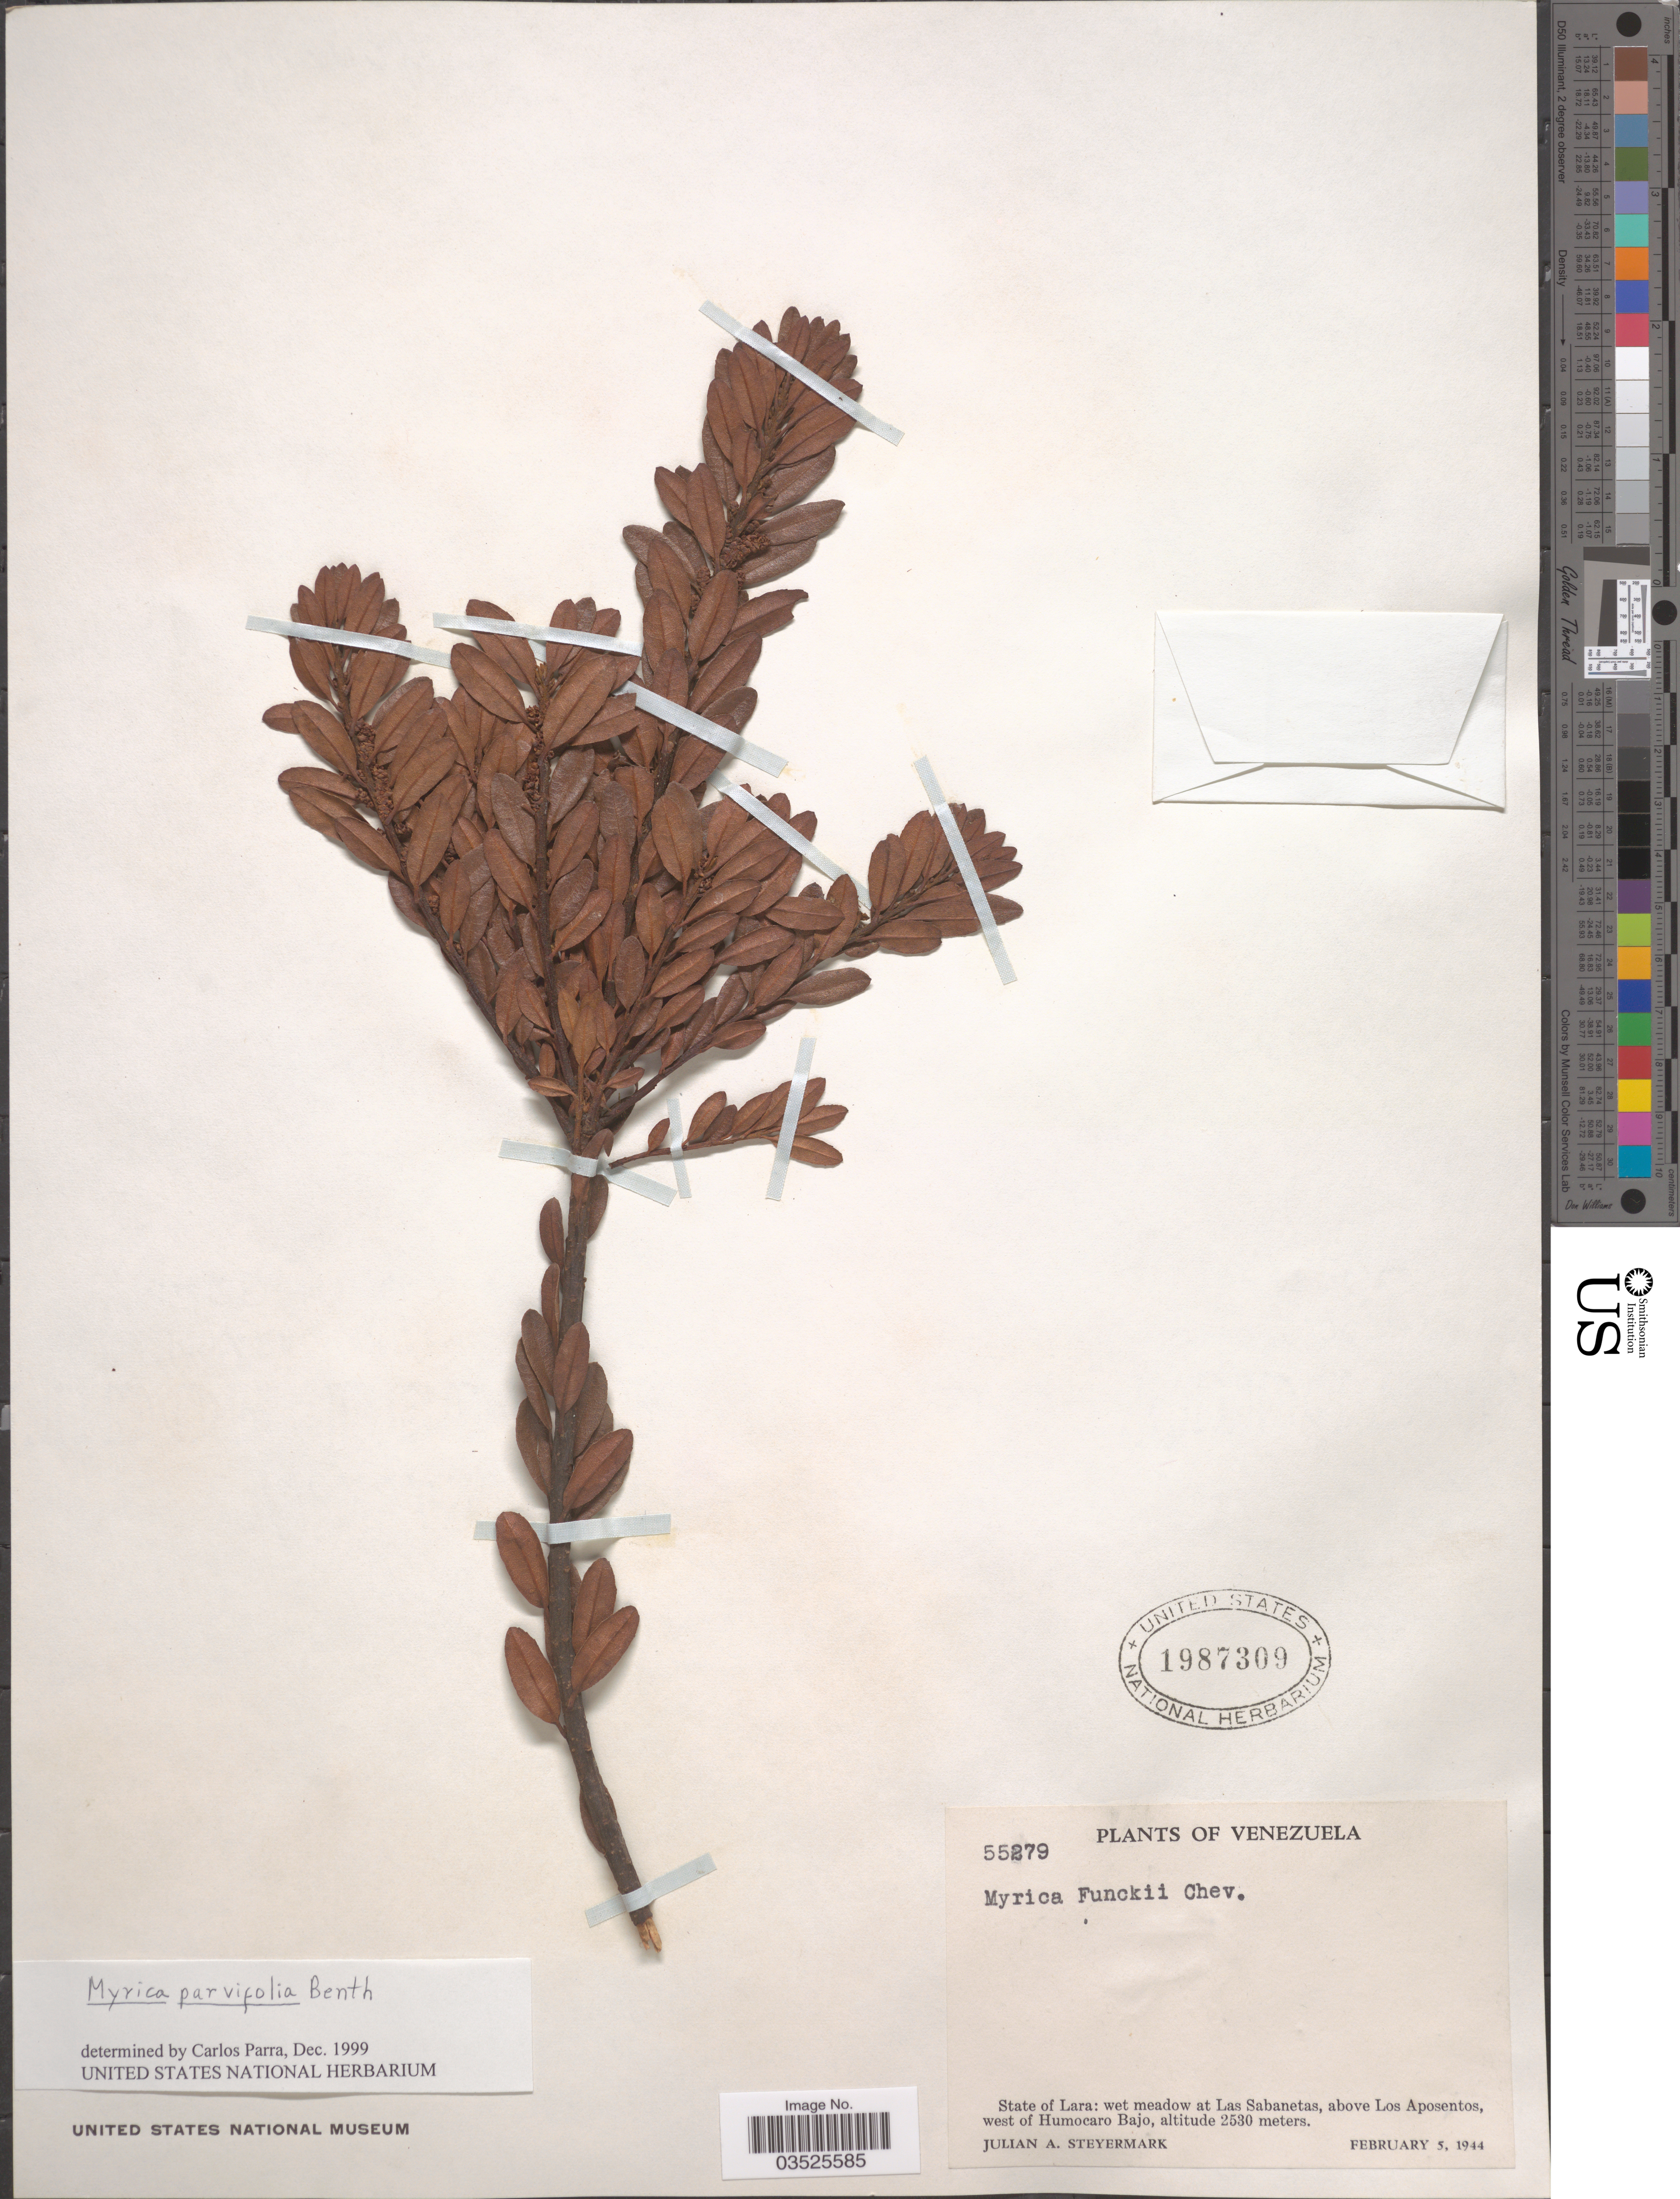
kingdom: Plantae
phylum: Tracheophyta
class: Magnoliopsida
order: Fagales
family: Myricaceae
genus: Morella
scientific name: Morella parvifolia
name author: (Benth.) Parra-Os.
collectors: J. Steyermark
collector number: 55279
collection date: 1944-02-05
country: Venezuela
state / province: Lara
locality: Wet meadow at Las Sabanetas, above Los Aposentos, west of Humocaro Bajo.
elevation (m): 2530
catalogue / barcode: US 1987309